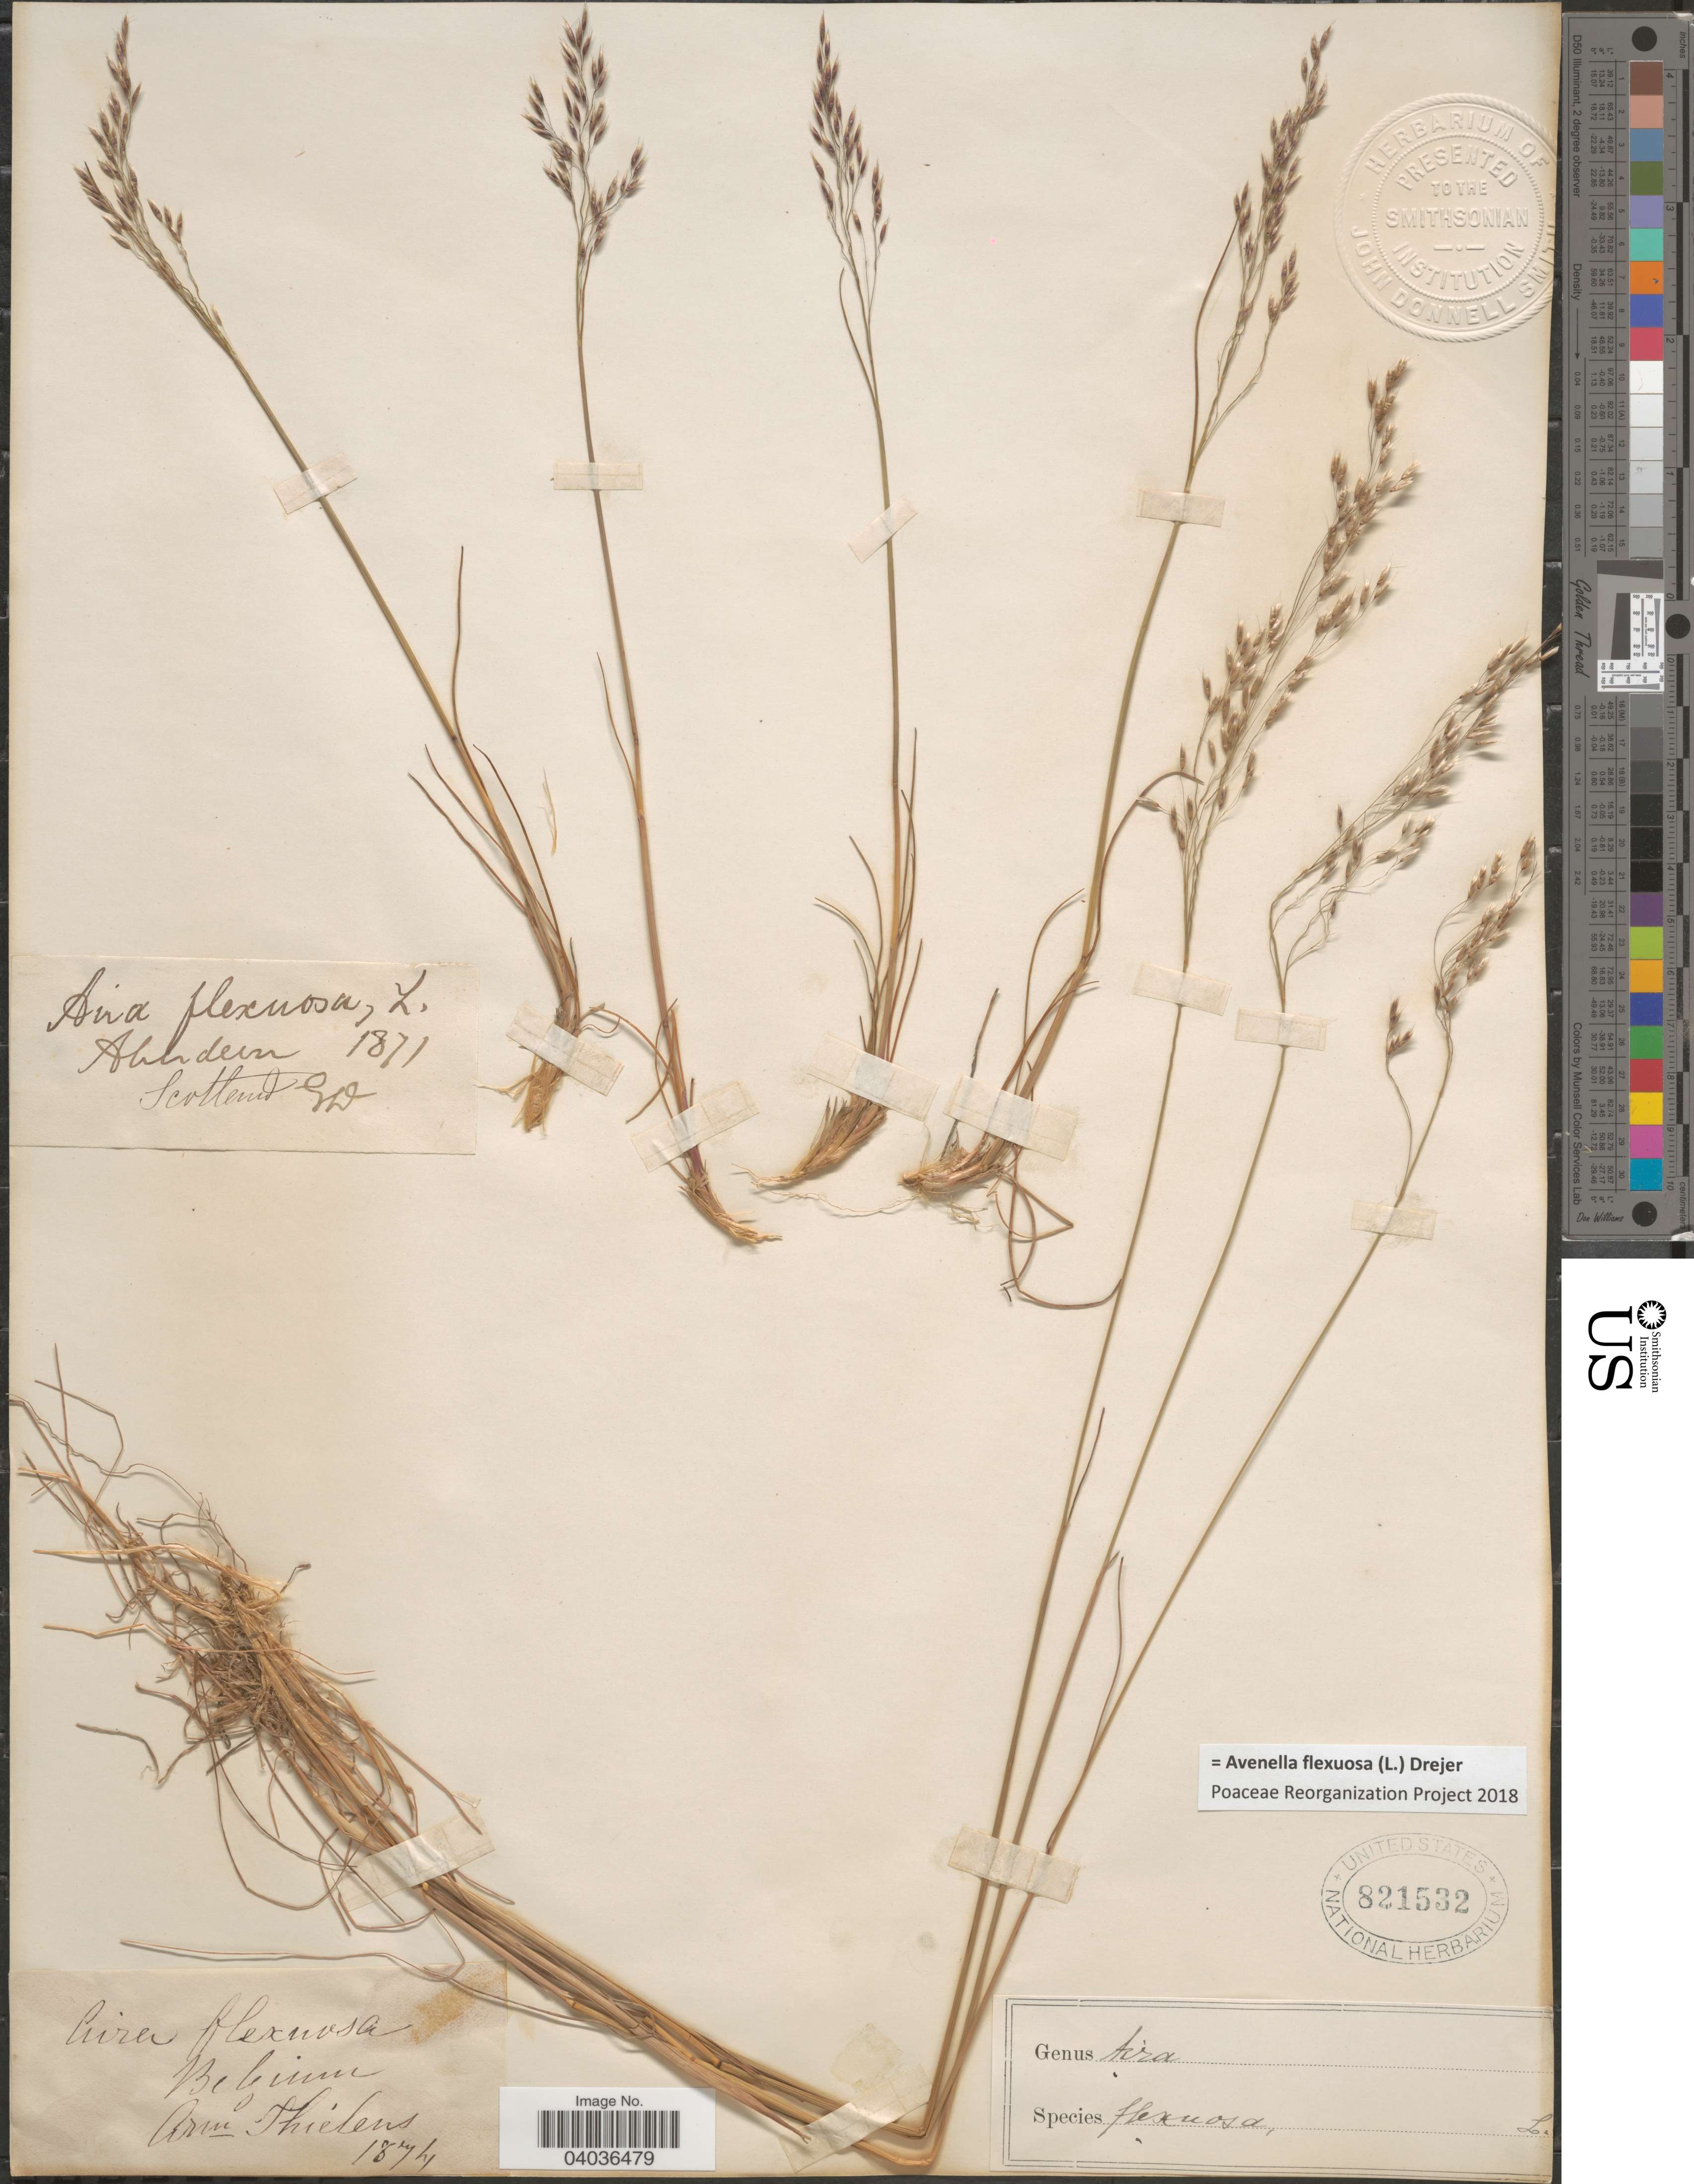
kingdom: Plantae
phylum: Tracheophyta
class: Liliopsida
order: Poales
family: Poaceae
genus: Avenella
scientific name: Avenella flexuosa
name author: (L.) Drejer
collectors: A. Thielens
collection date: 1874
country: Belgium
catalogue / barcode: US 821532